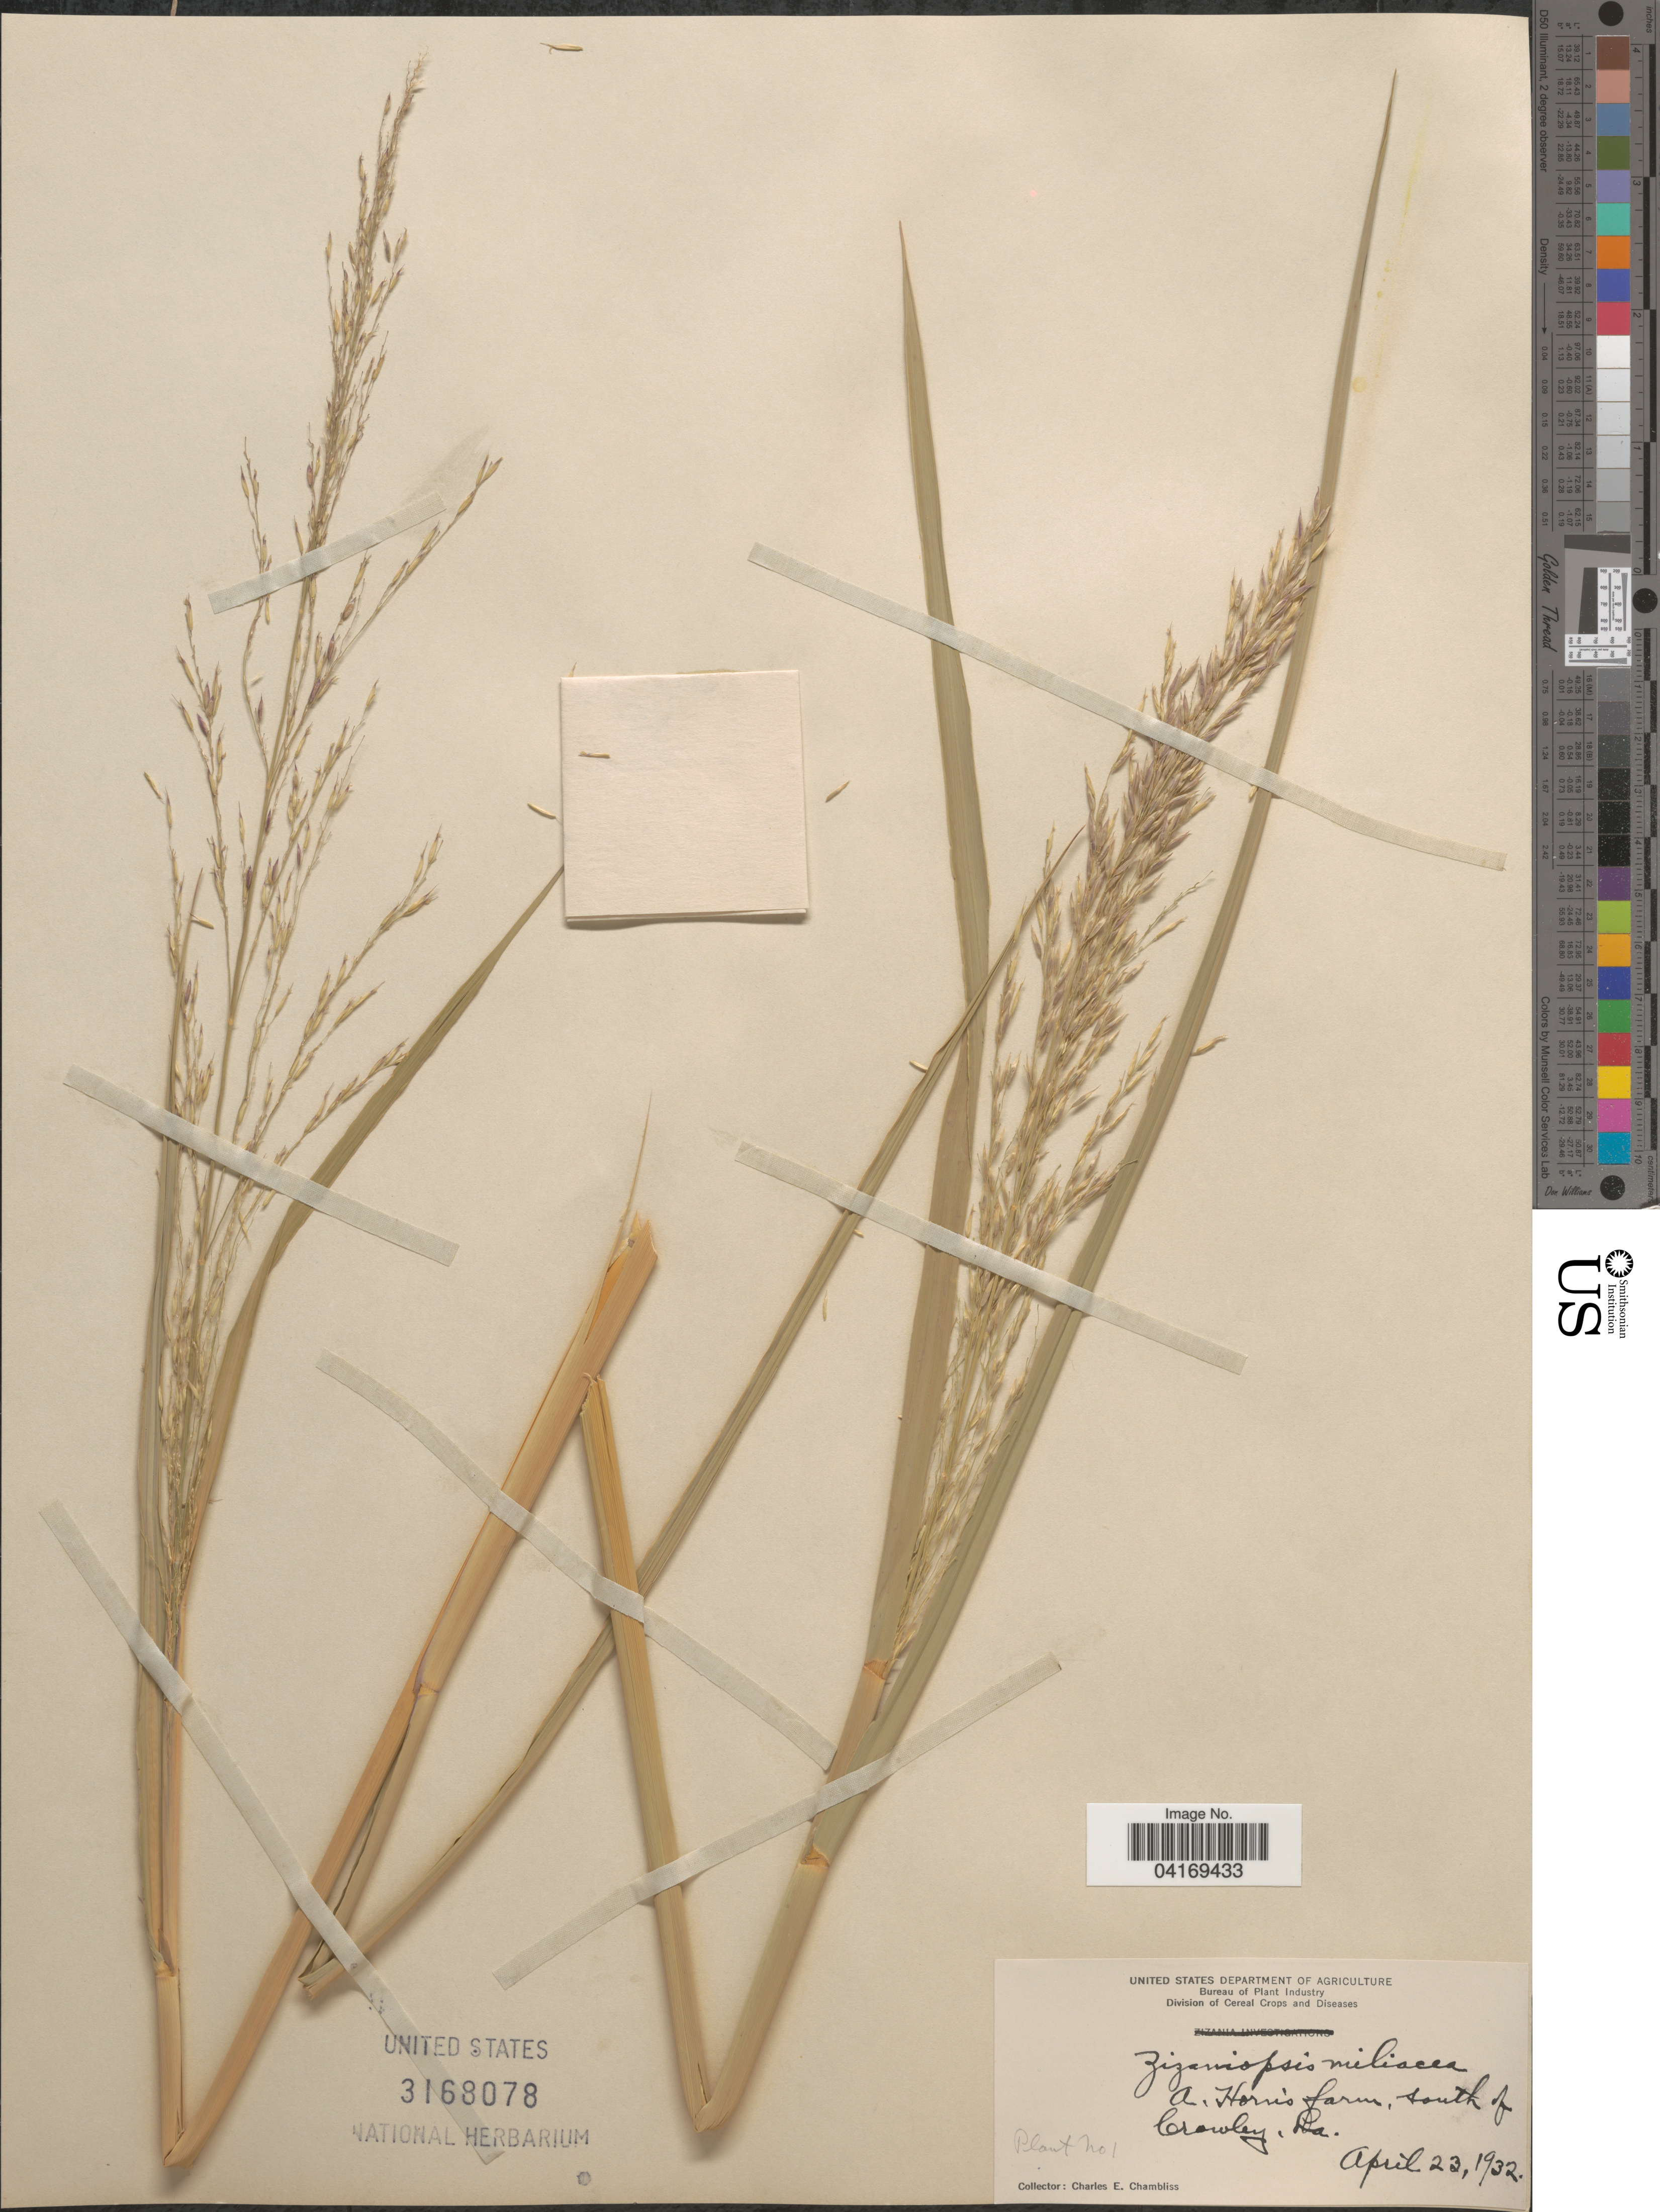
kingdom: Plantae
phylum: Tracheophyta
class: Liliopsida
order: Poales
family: Poaceae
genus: Zizaniopsis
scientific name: Zizaniopsis miliacea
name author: (Michx.) Döll & Asch.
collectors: C. Chambliss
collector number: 1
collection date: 1932-04-23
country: United States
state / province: Louisiana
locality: A. Harris farm, south of Crowley.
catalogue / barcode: US 3168078